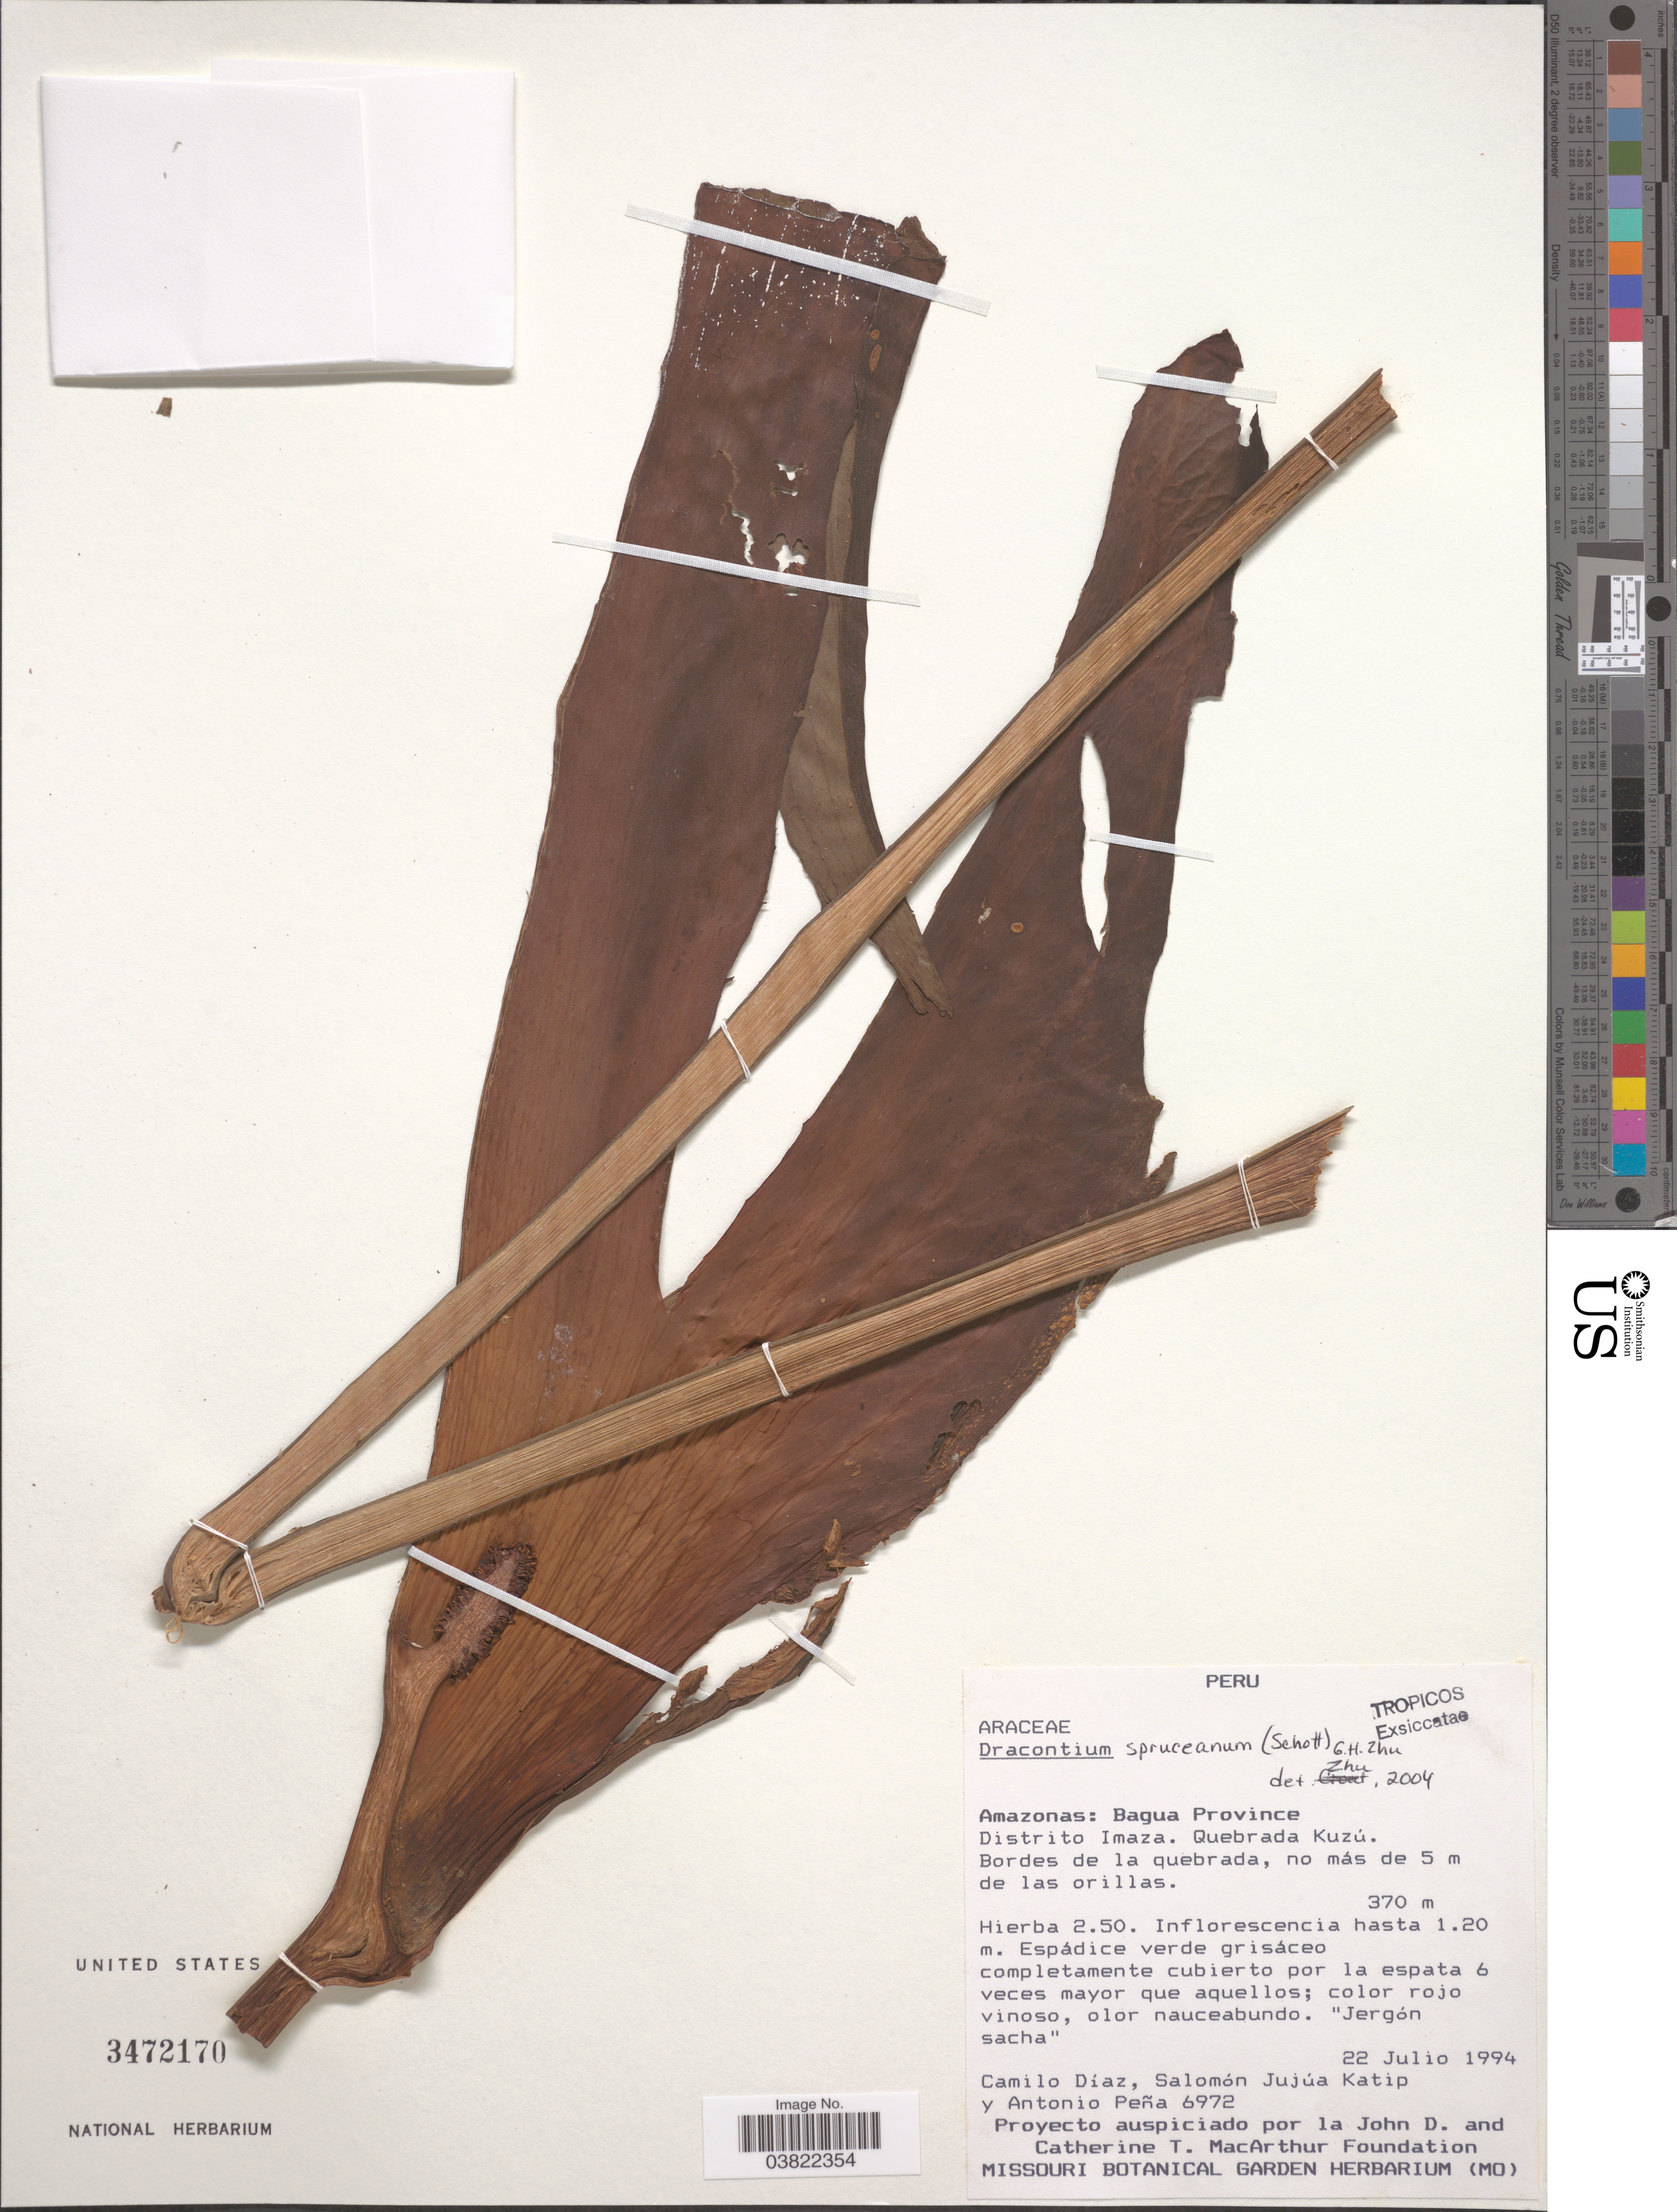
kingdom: Plantae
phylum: Tracheophyta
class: Liliopsida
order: Alismatales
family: Araceae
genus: Dracontium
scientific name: Dracontium spruceanum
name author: (Schott) G.H. Zhu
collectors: C. Díaz, S. Jujúa Katip & A. Peña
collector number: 6972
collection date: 1994-07-22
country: Peru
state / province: Amazonas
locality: Bagua Province. Distrito Imaza. Quebrada Kuzú. Bordes de la quebrada, no más de 5 m de las orillas.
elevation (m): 370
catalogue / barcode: US 3472170